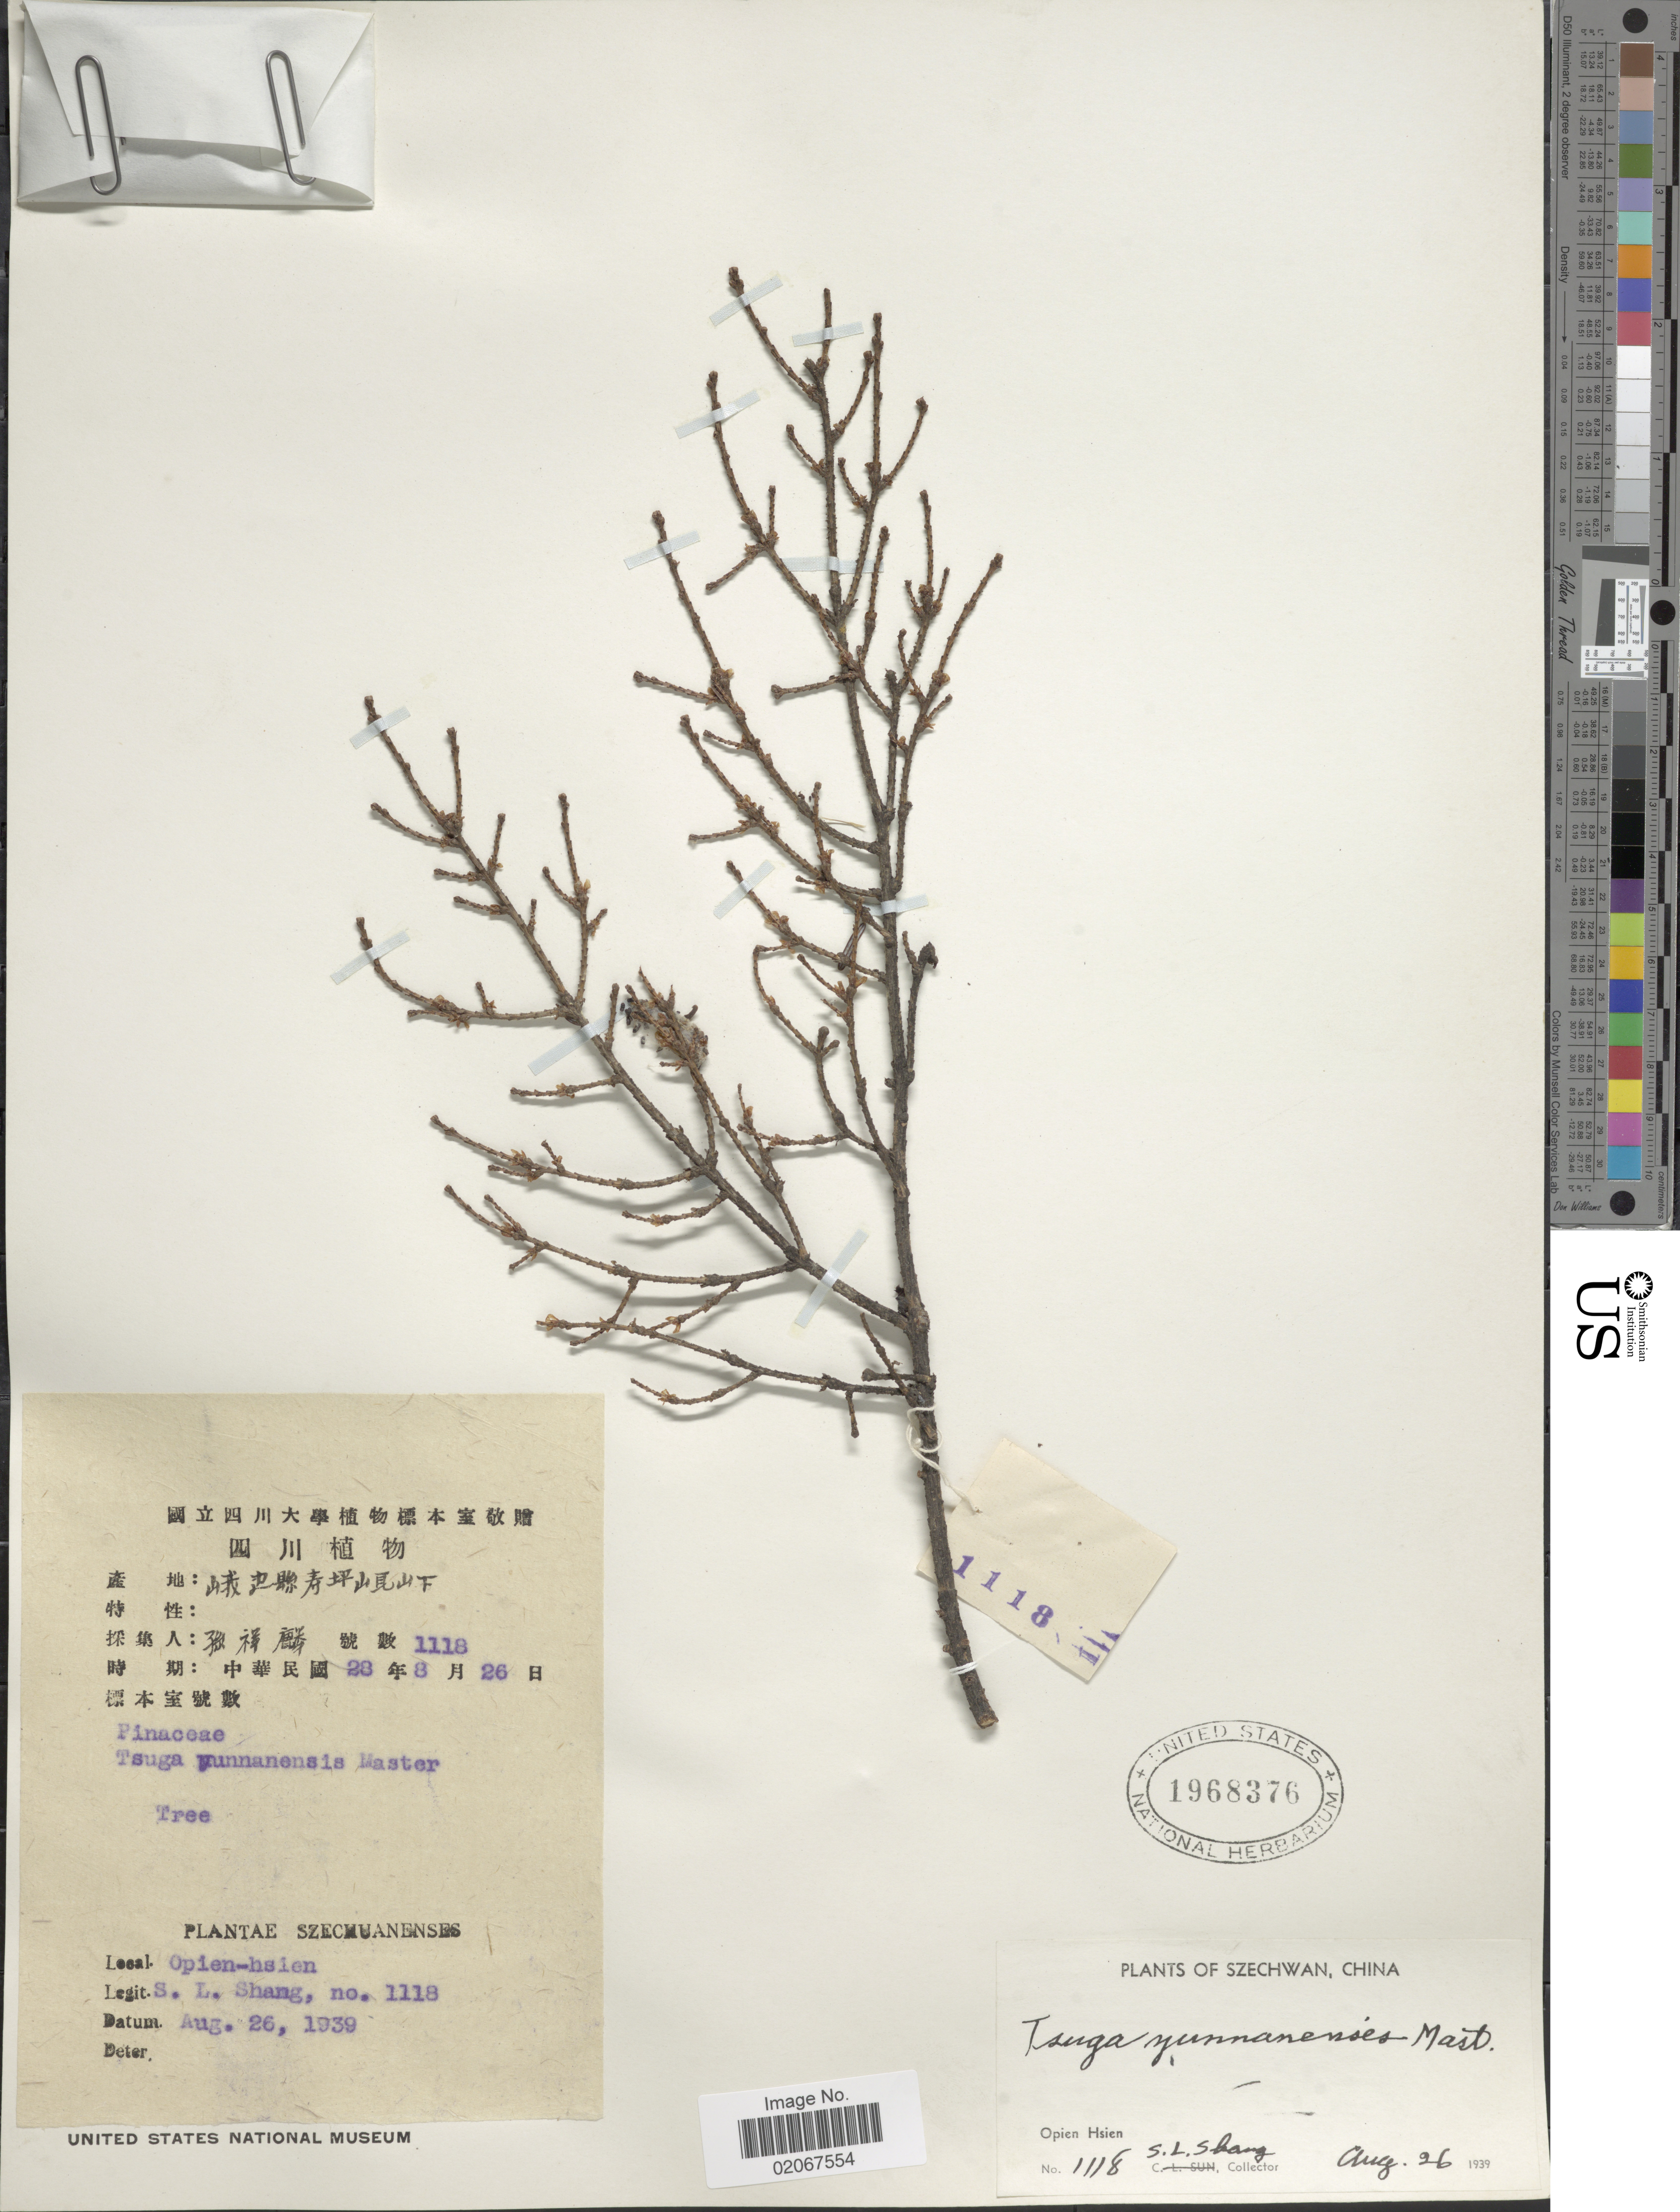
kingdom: Plantae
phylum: Tracheophyta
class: Pinopsida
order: Pinales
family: Pinaceae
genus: Tsuga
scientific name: Tsuga yunnanensis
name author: (Franch.) Mast.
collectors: S. Shang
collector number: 1118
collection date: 1939-08-26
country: China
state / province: Sichuan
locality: Opien Hsien.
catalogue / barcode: US 1968376